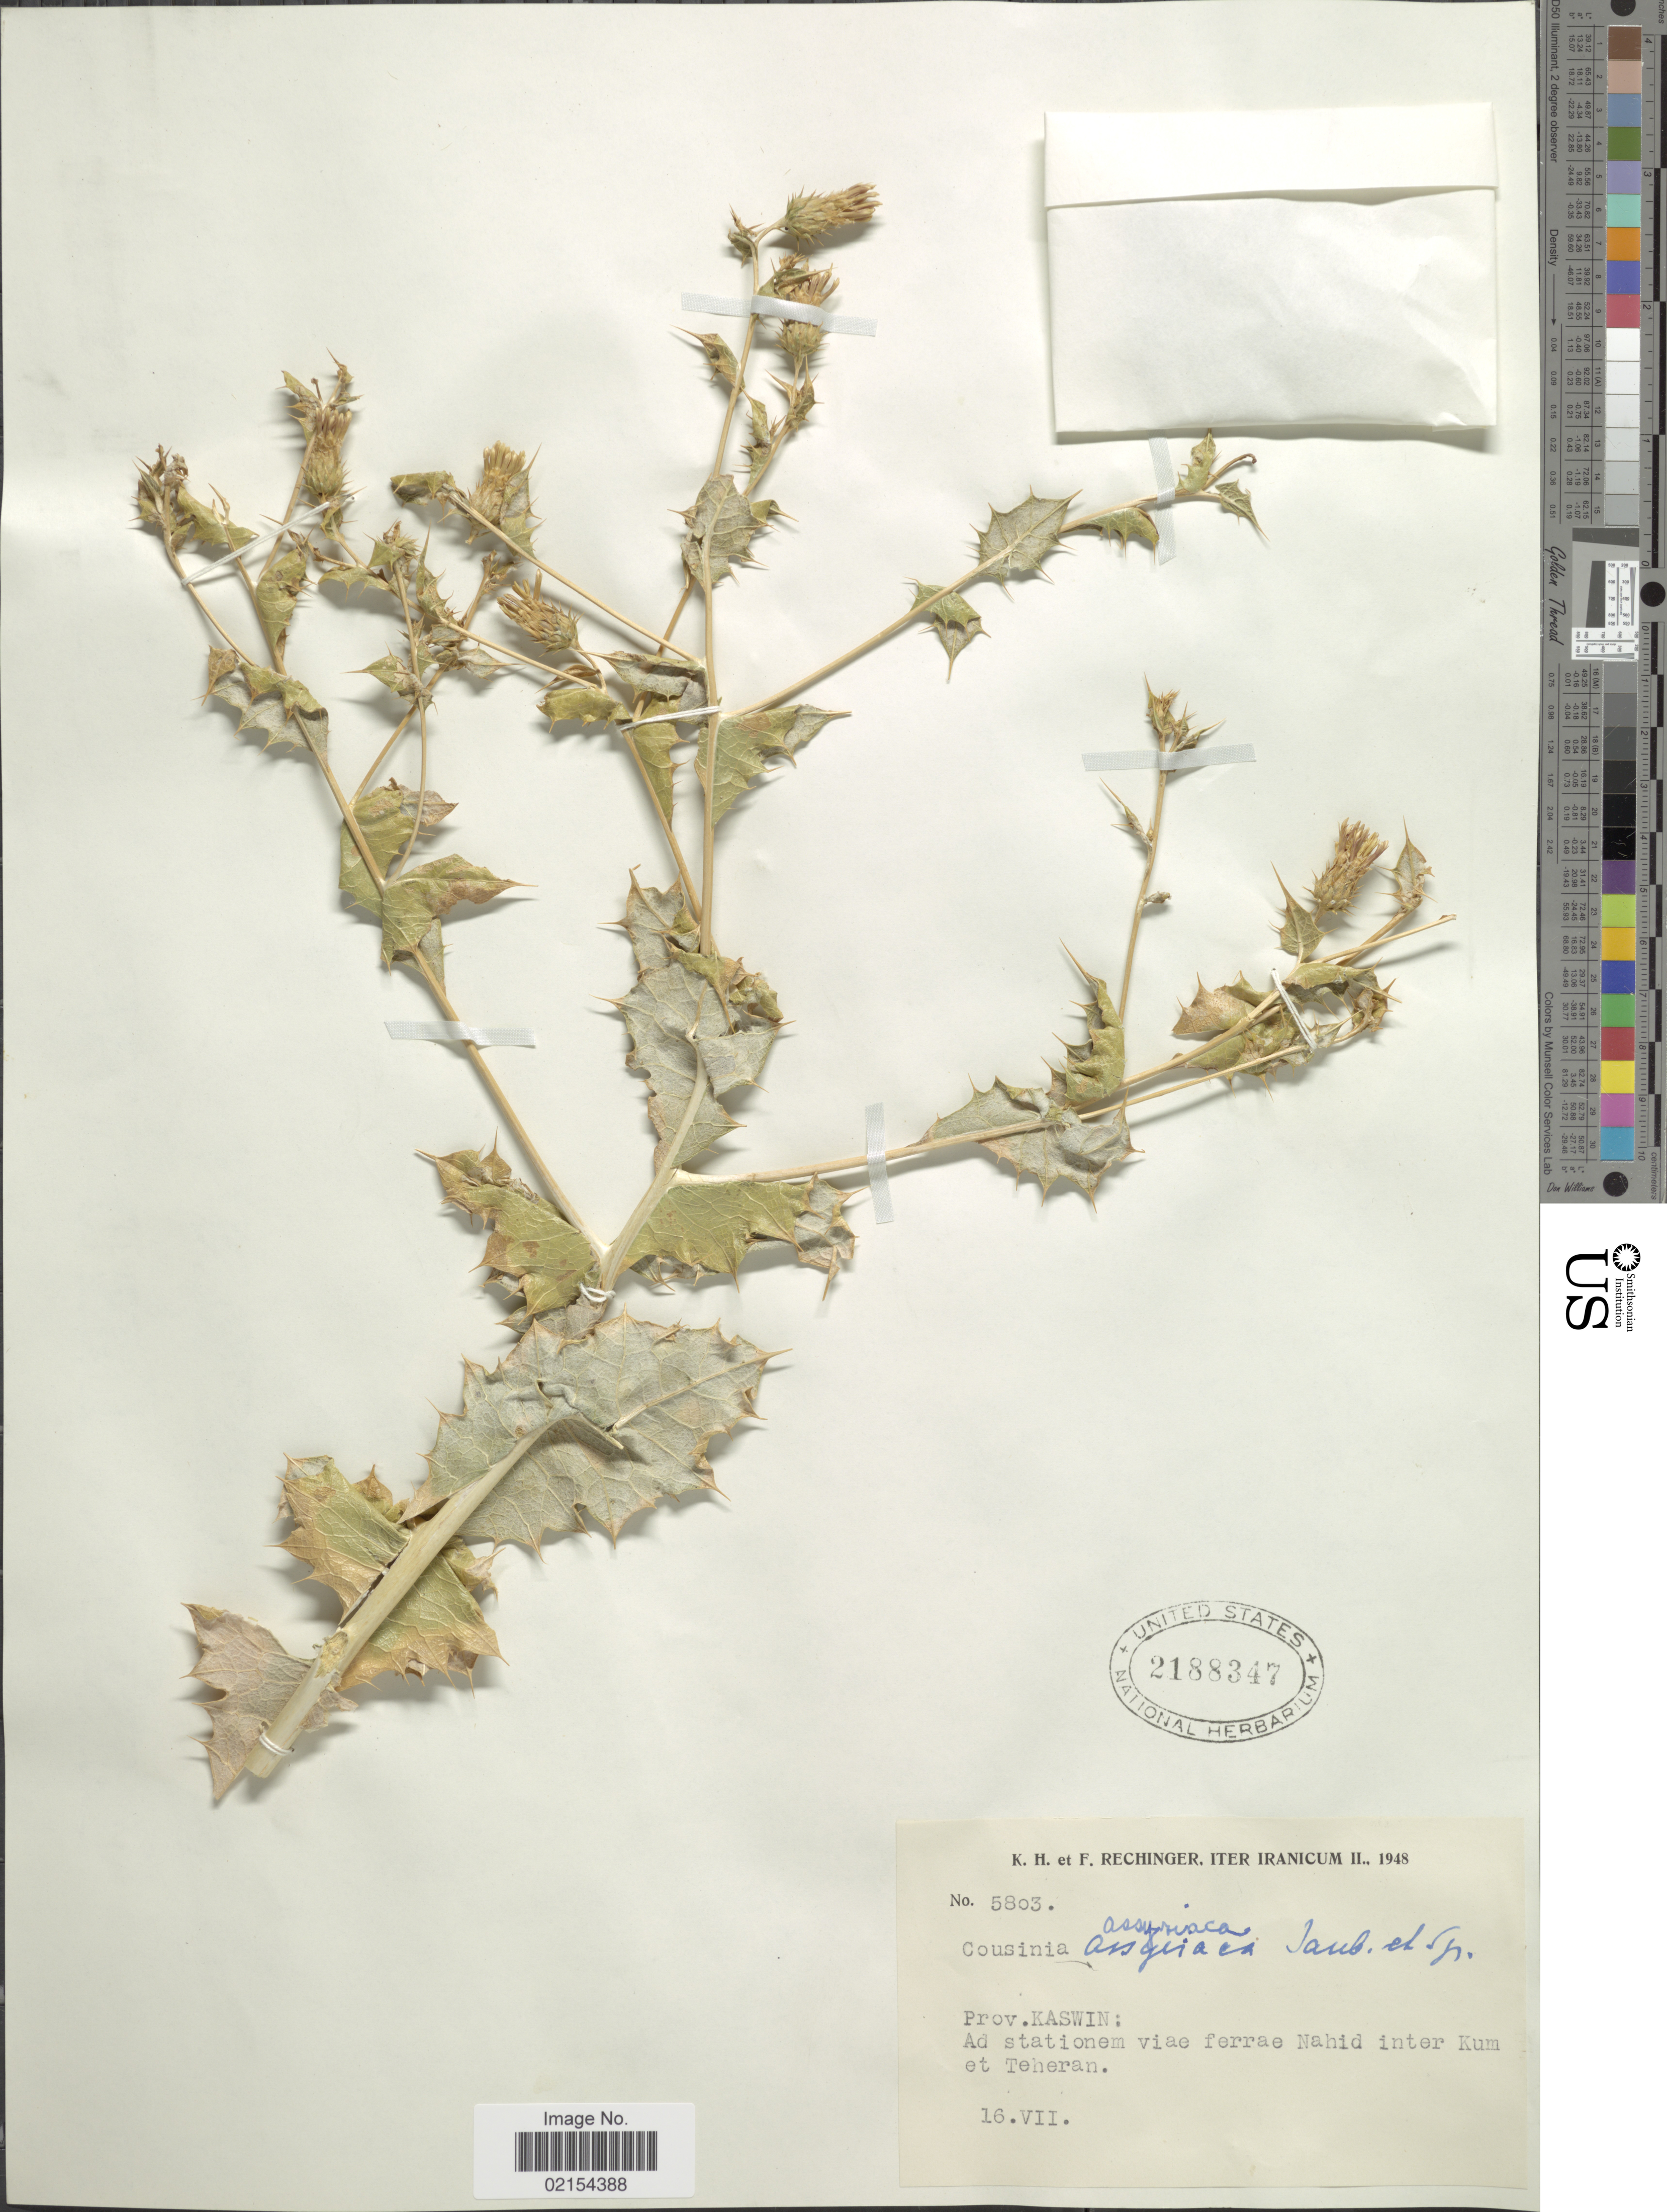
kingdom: Plantae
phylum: Tracheophyta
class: Magnoliopsida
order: Asterales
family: Asteraceae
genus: Cousinia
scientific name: Cousinia assyriaca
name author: Jaub. & Spach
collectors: K. H. Rechinger & F. Rechinger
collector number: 5803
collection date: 1948-07-16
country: Iran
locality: Iter Iranicum, Prov. Kaswin, Ad stationem viae ferrae Nahid inter Kum et Teheran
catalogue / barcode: US 2188347